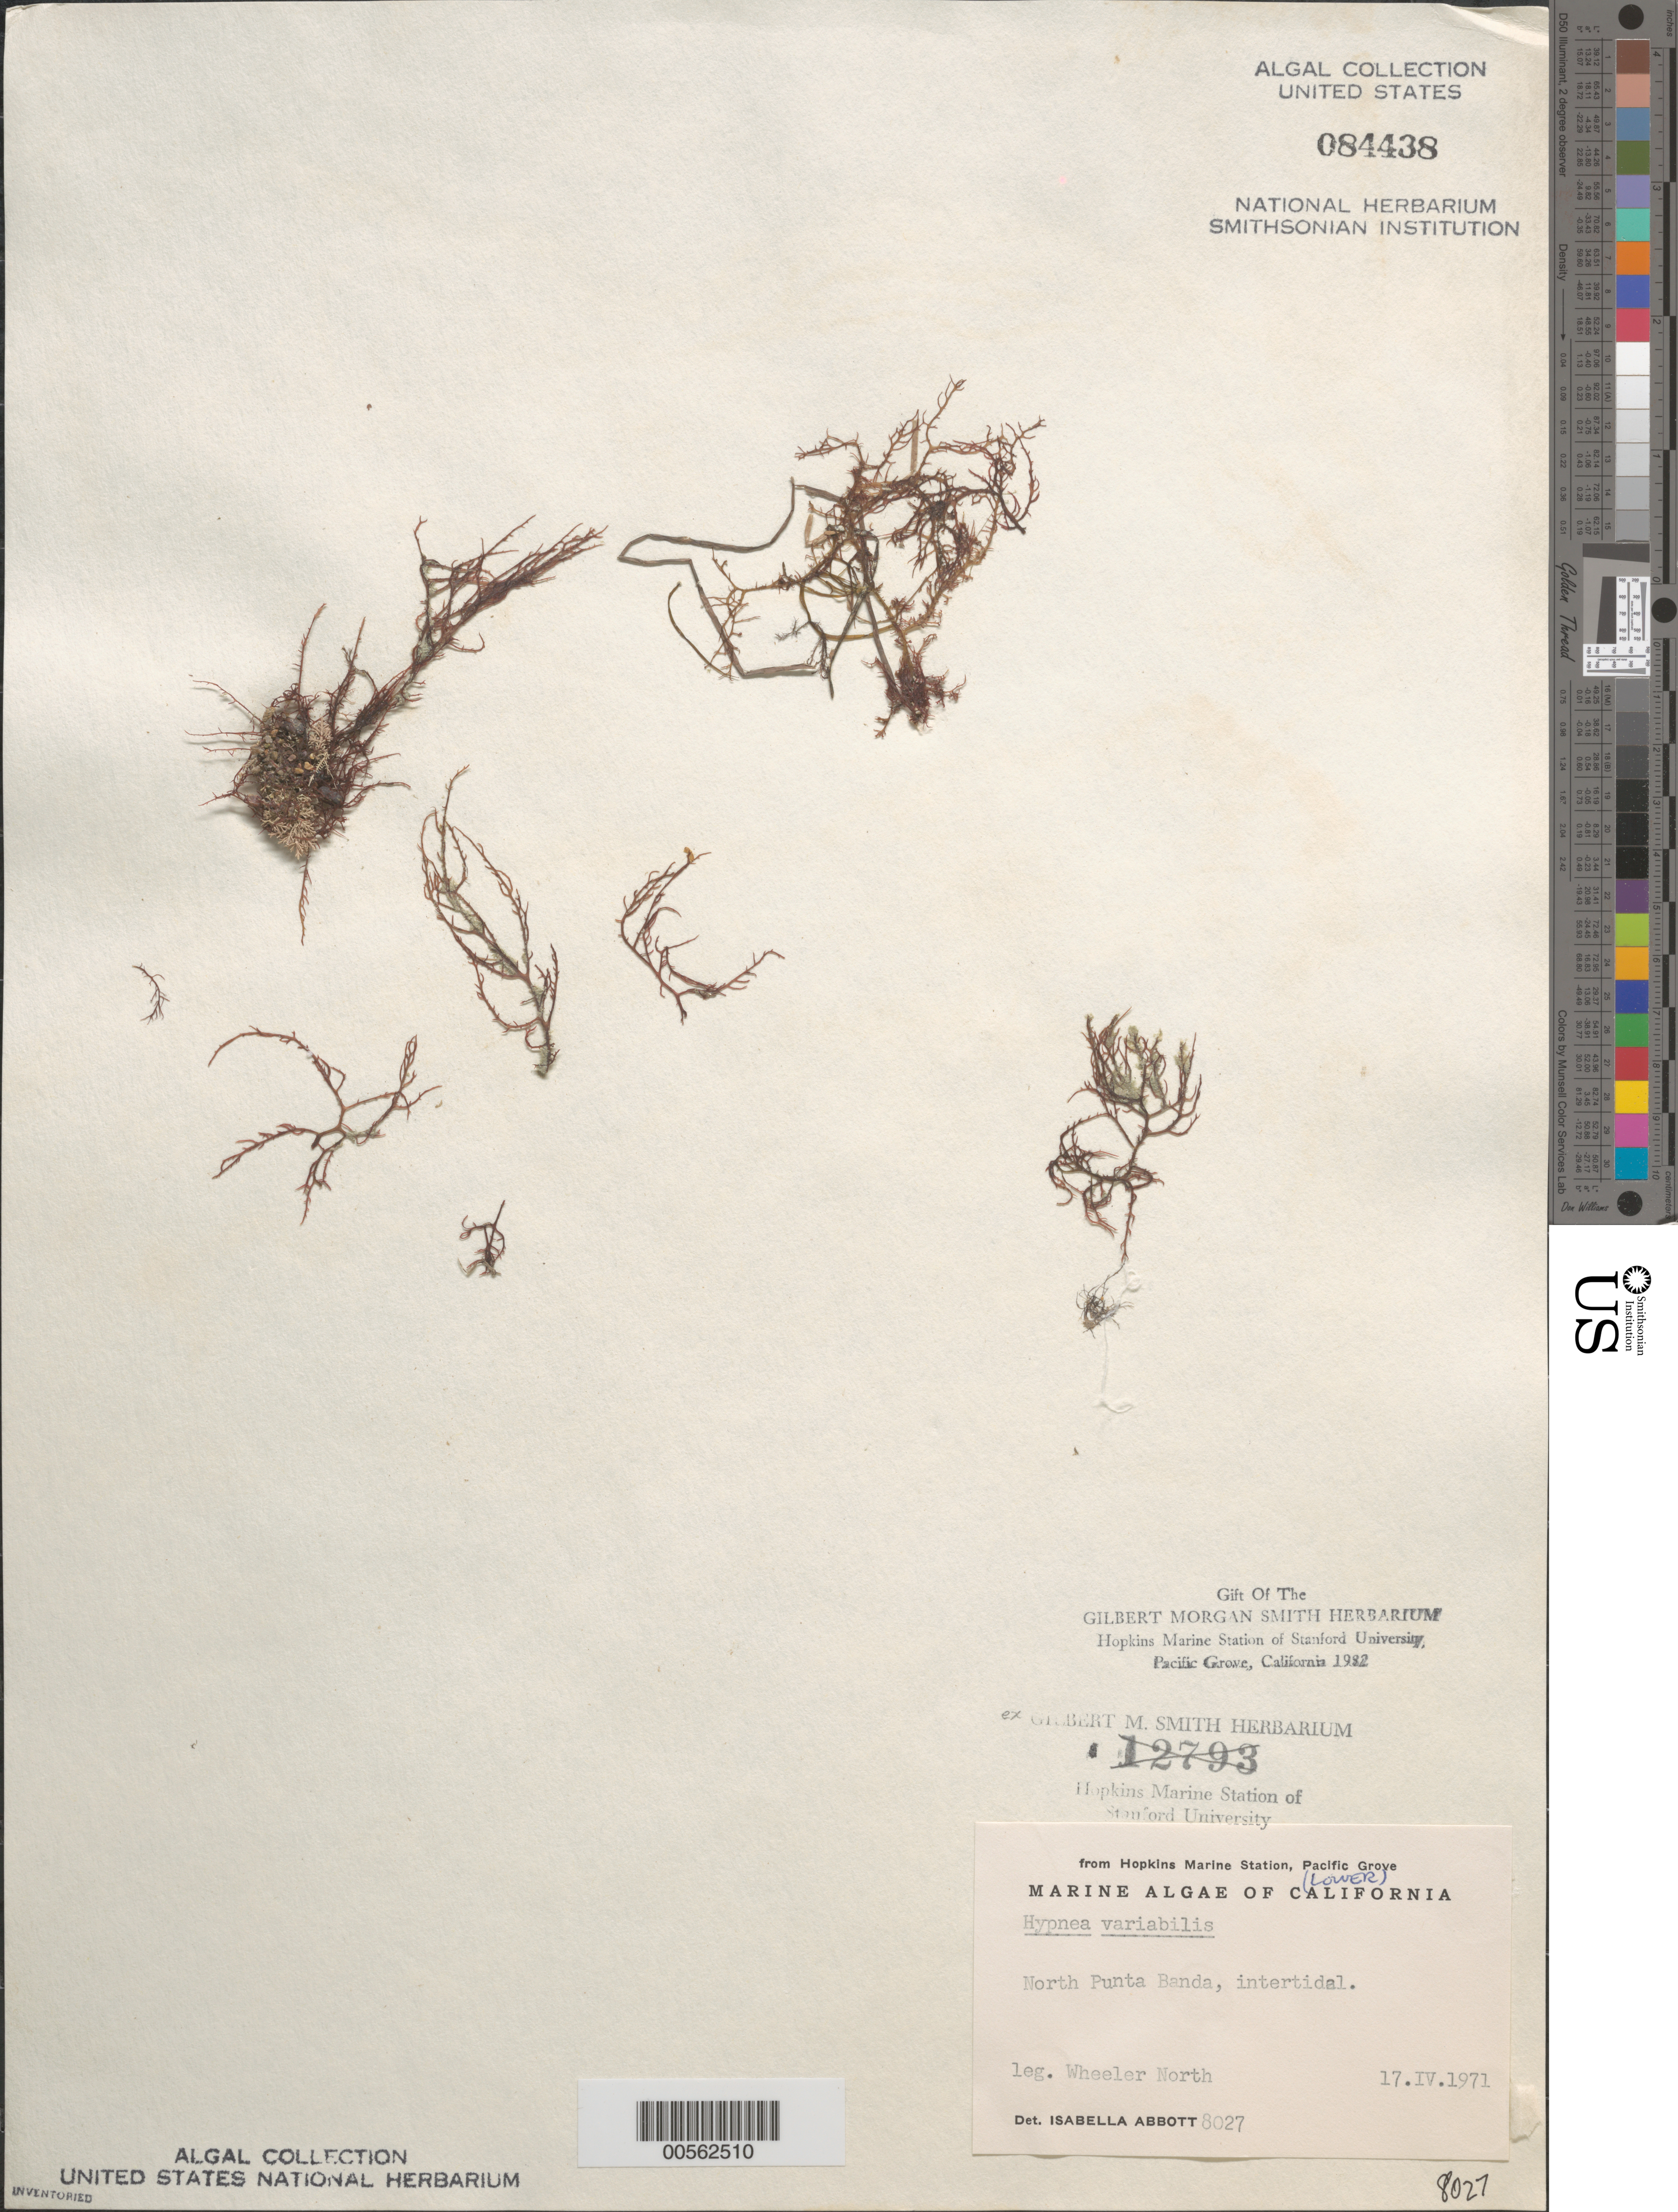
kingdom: Plantae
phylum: Rhodophyta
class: Florideophyceae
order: Gigartinales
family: Cystocloniaceae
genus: Hypnea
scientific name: Hypnea variabilis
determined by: Abbott, Isabella A.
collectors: W. North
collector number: IAA 8027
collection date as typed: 17 Apr 1971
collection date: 1971-04-17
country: Mexico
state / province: Baja California Norte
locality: North Punta Banda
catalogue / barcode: US 84438